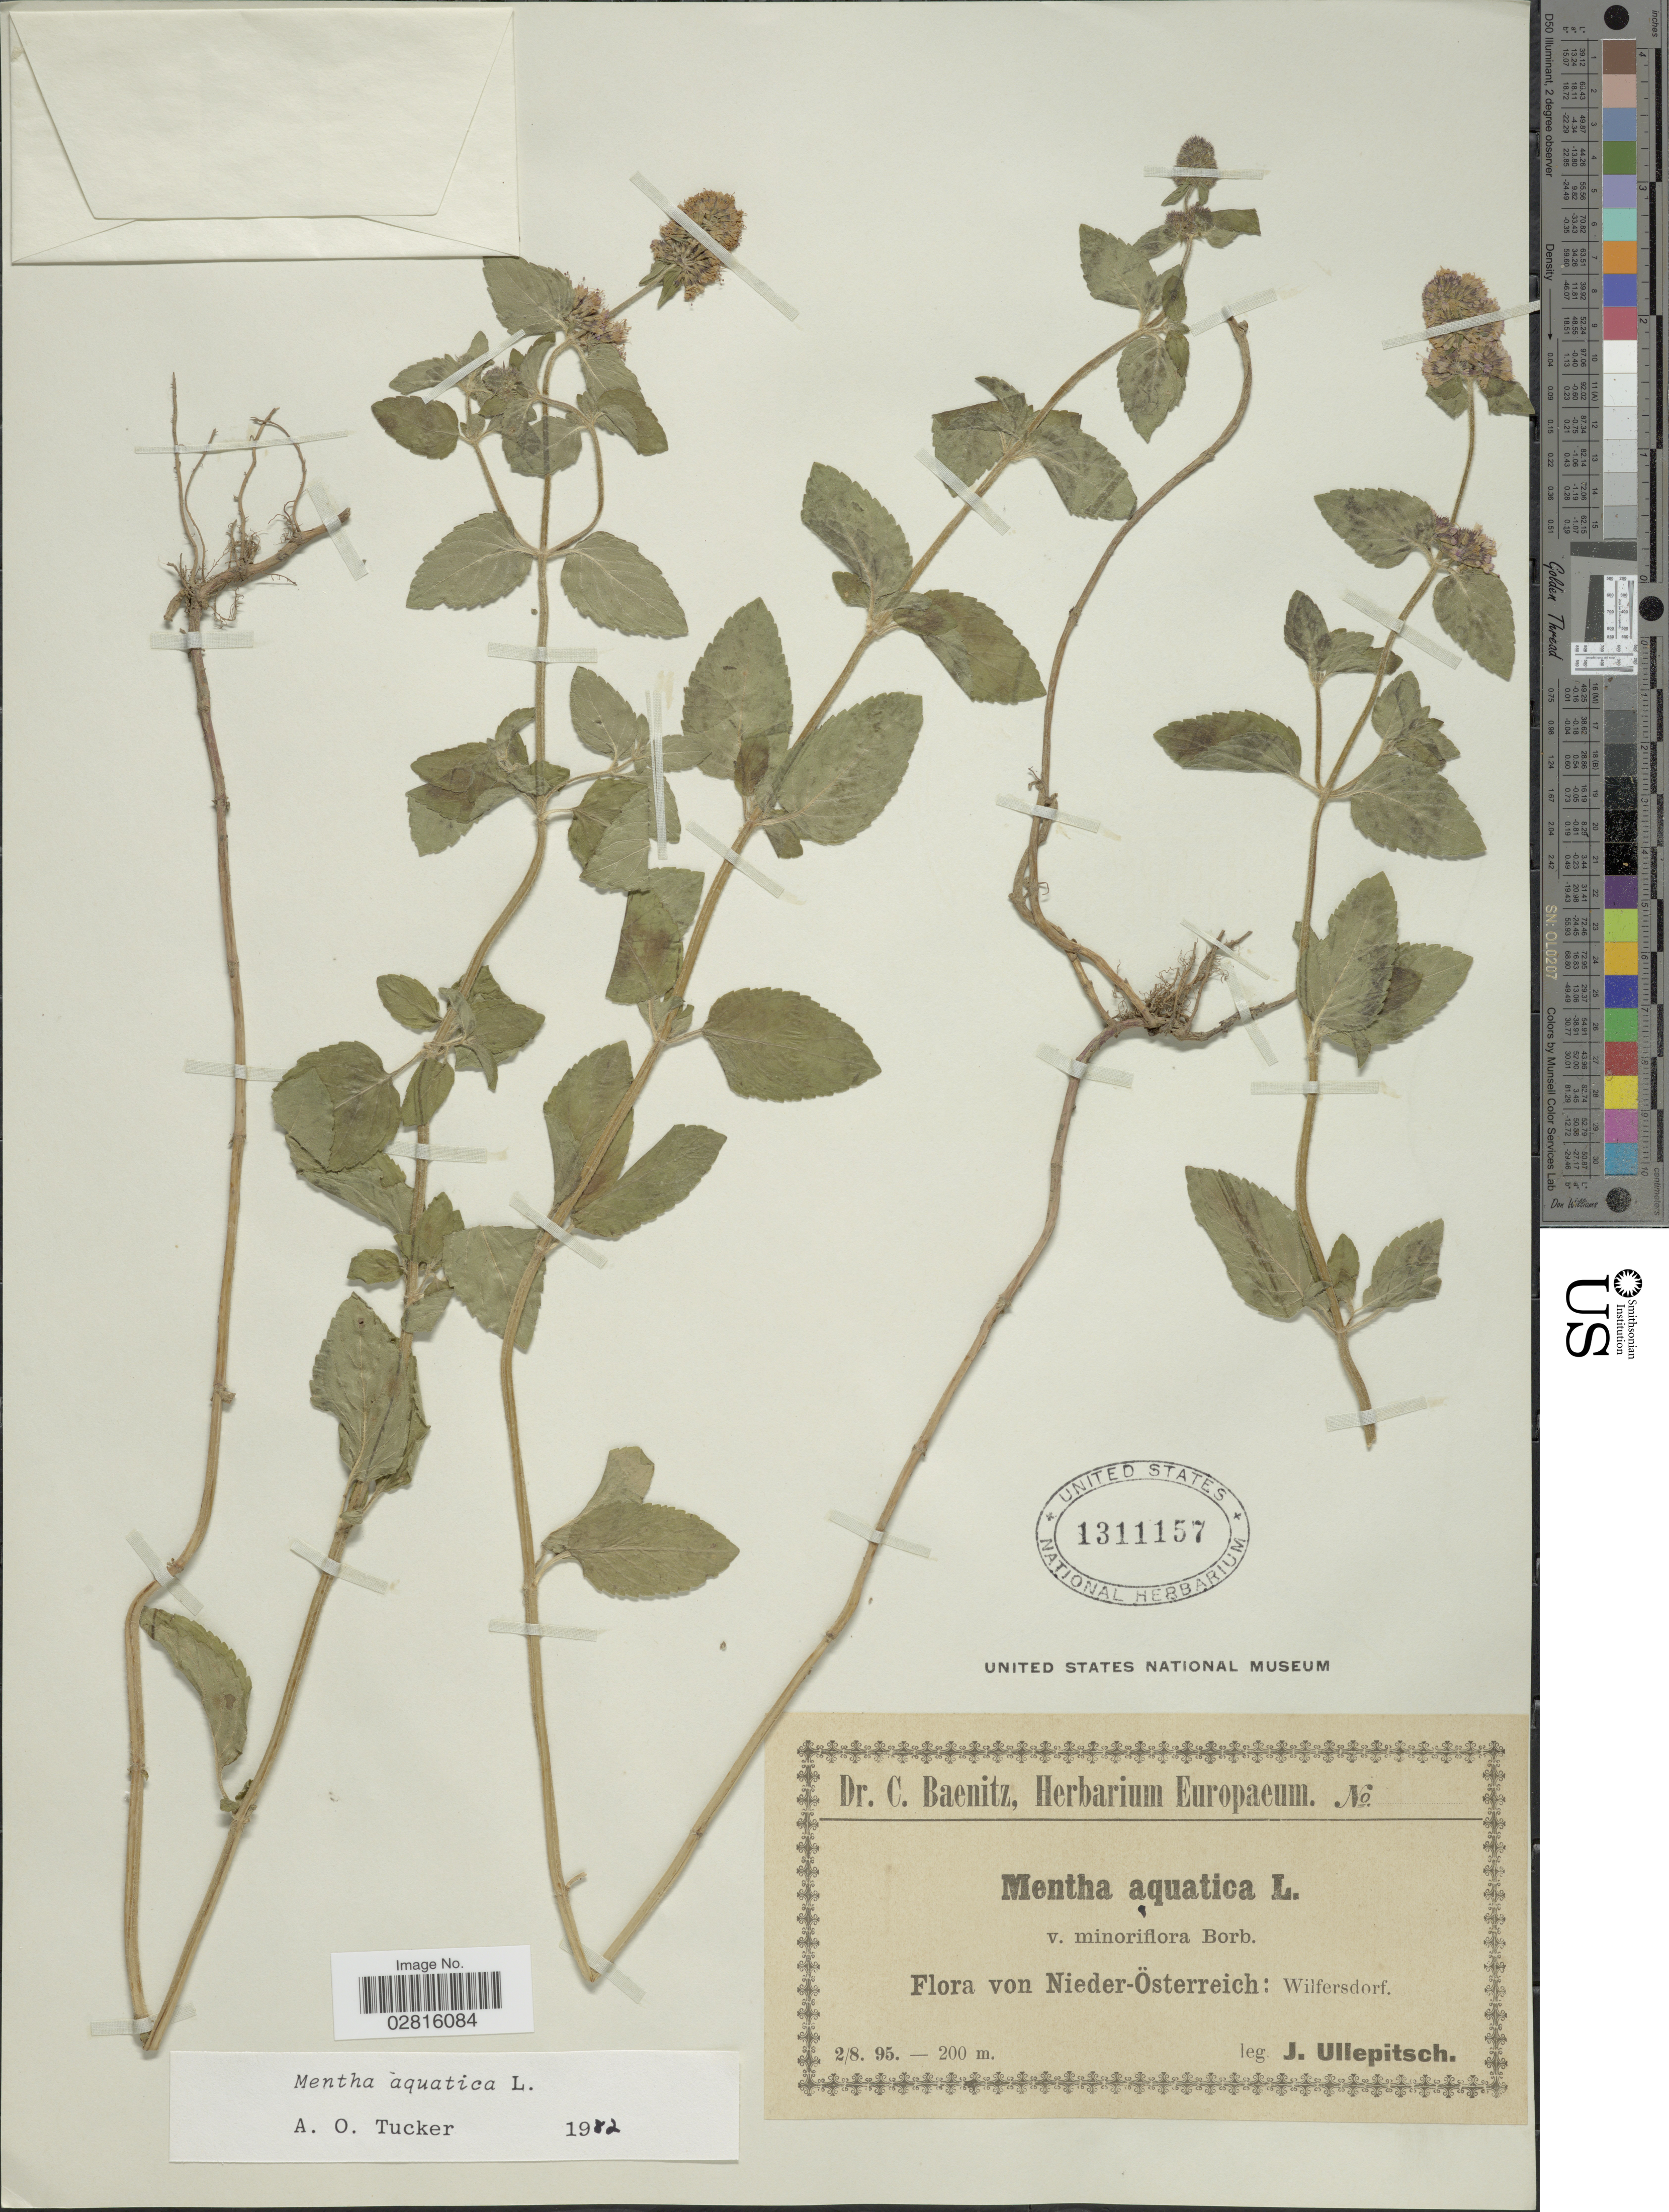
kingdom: Plantae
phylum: Tracheophyta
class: Magnoliopsida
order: Lamiales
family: Lamiaceae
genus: Mentha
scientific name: Mentha aquatica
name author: L.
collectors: J. Ullepitsch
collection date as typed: Transcribed d/m/y: 2/8/95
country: Austria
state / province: Niederosterreich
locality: Nieder-Österreich: Wilfersdorf.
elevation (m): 200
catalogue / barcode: US 1311157